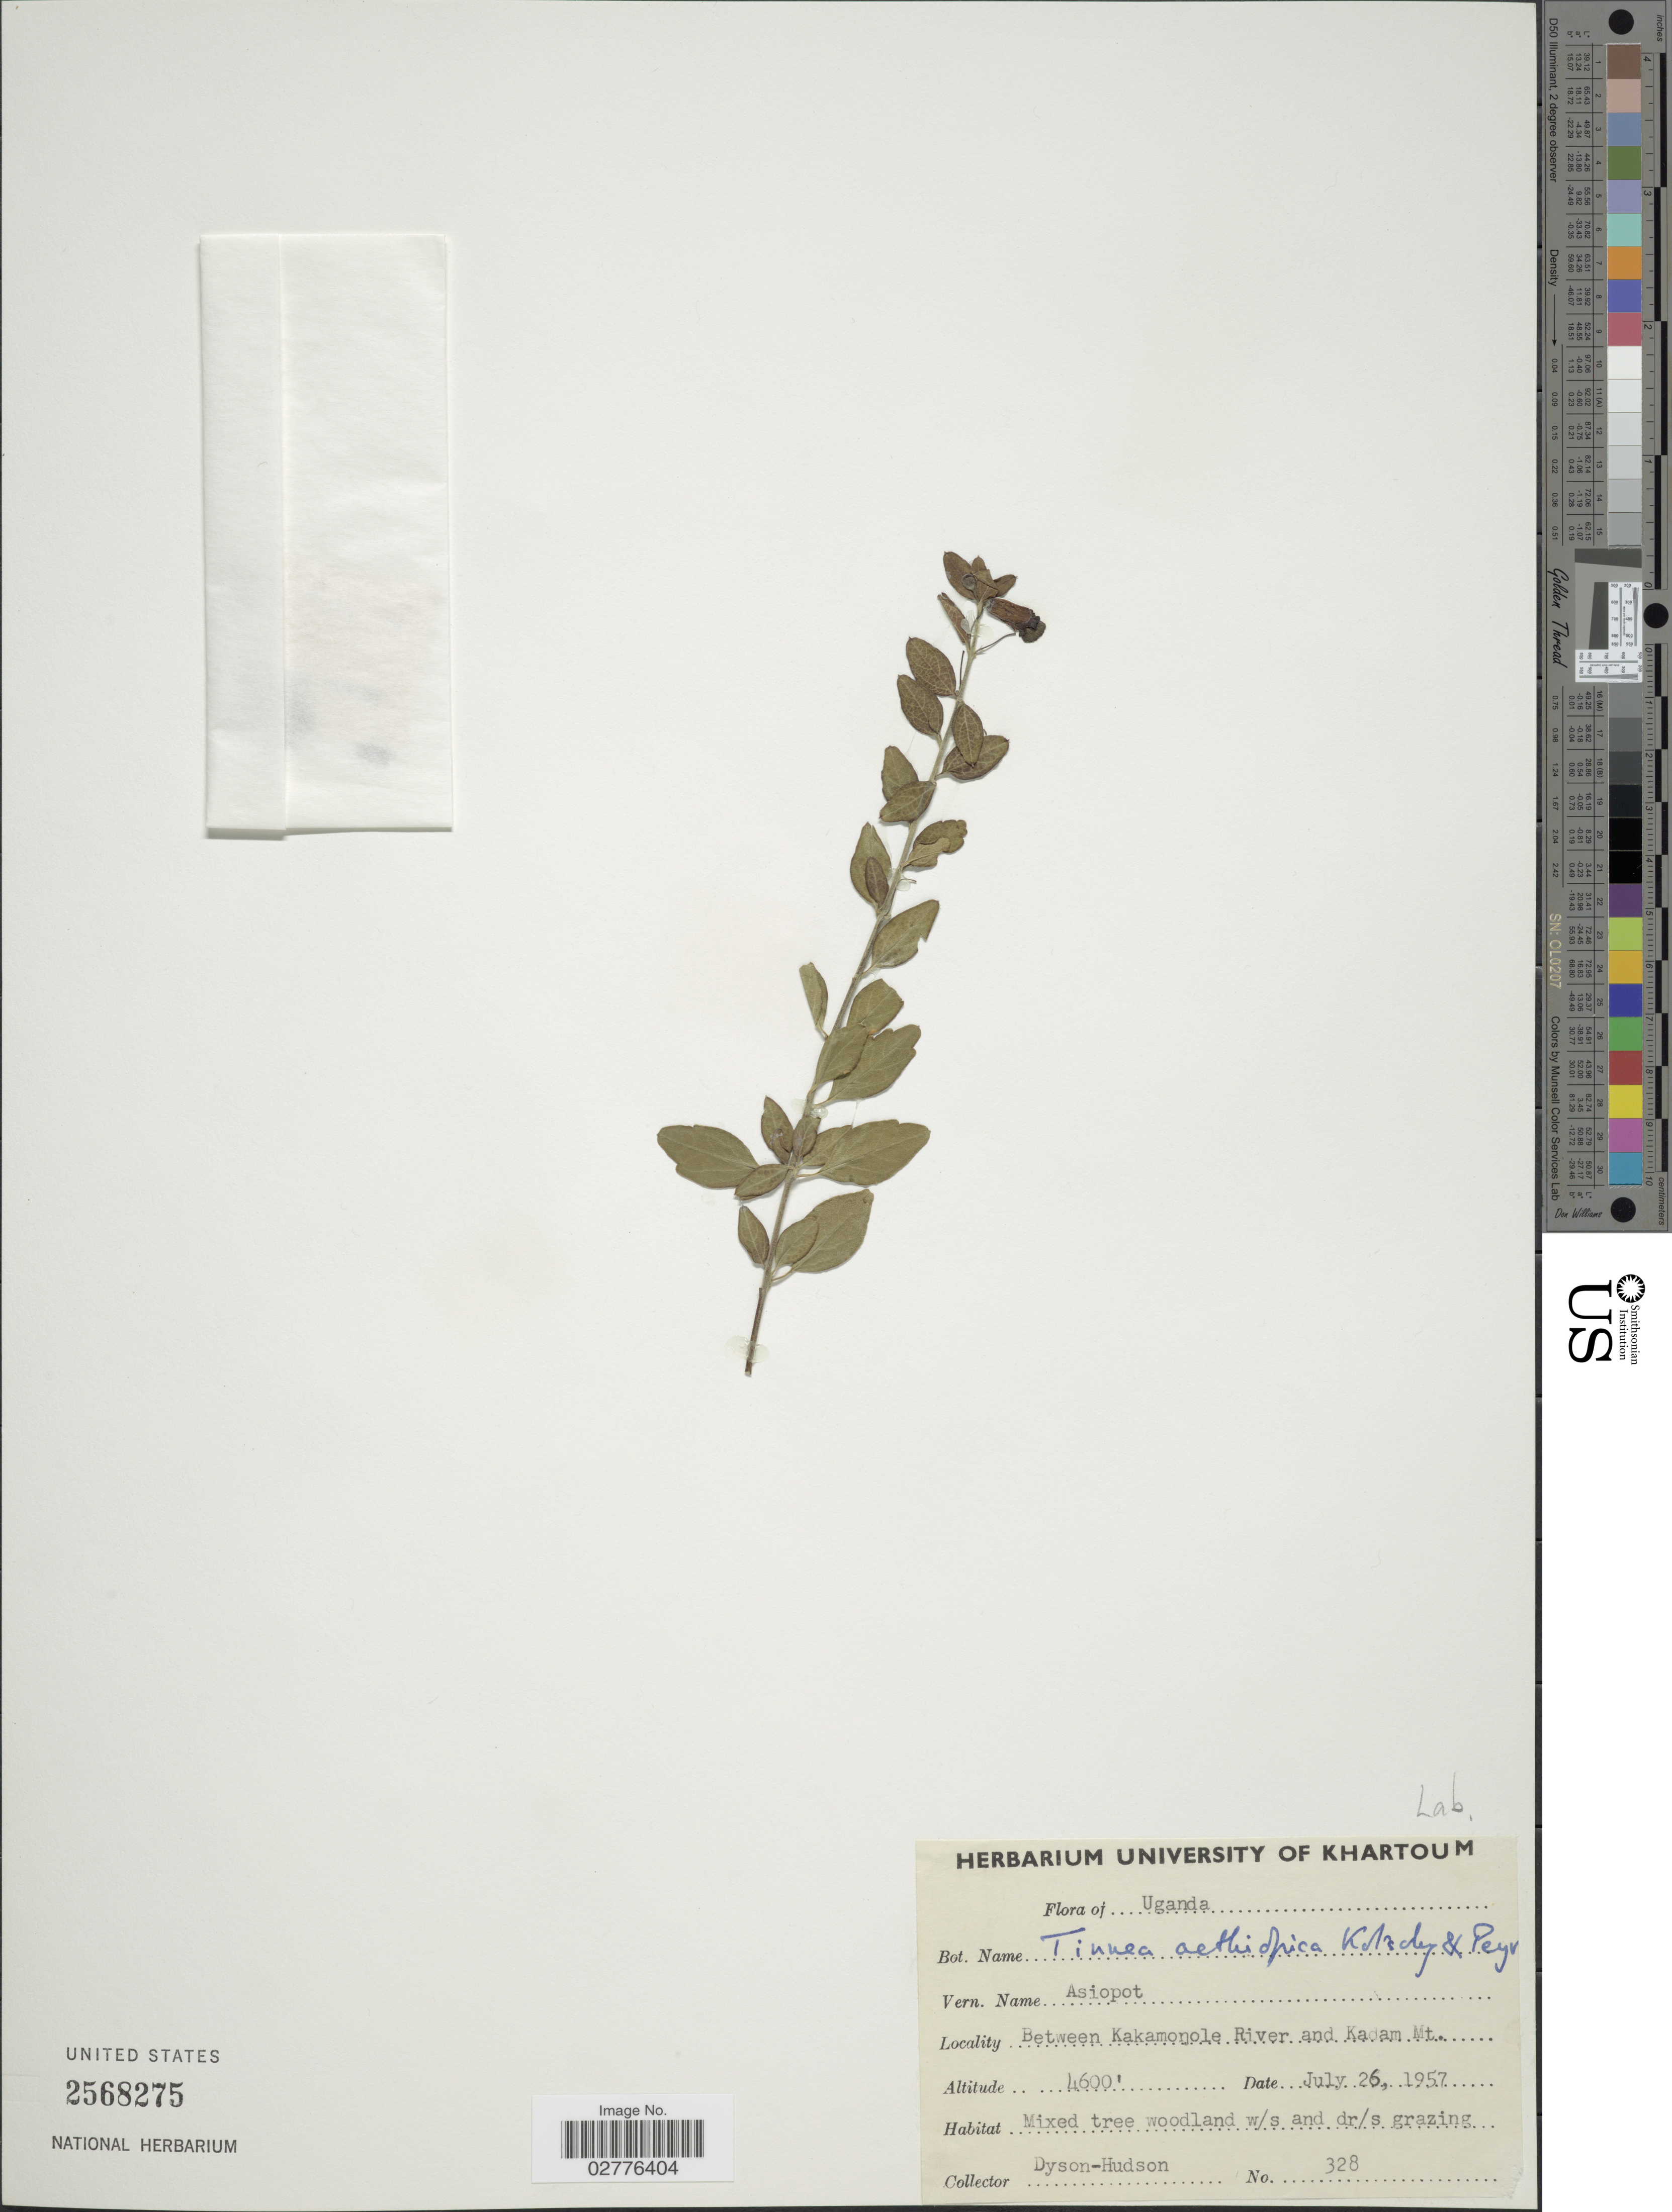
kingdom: Plantae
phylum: Tracheophyta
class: Magnoliopsida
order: Lamiales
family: Lamiaceae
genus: Tinnea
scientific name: Tinnea aethiopica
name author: Kotschy ex Hook. f.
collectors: Dyson-Hudson, --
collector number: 328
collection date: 1957-07-26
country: Uganda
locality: Between Kakamonole River and Kadam Mt.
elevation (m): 1402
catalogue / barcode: US 2568275